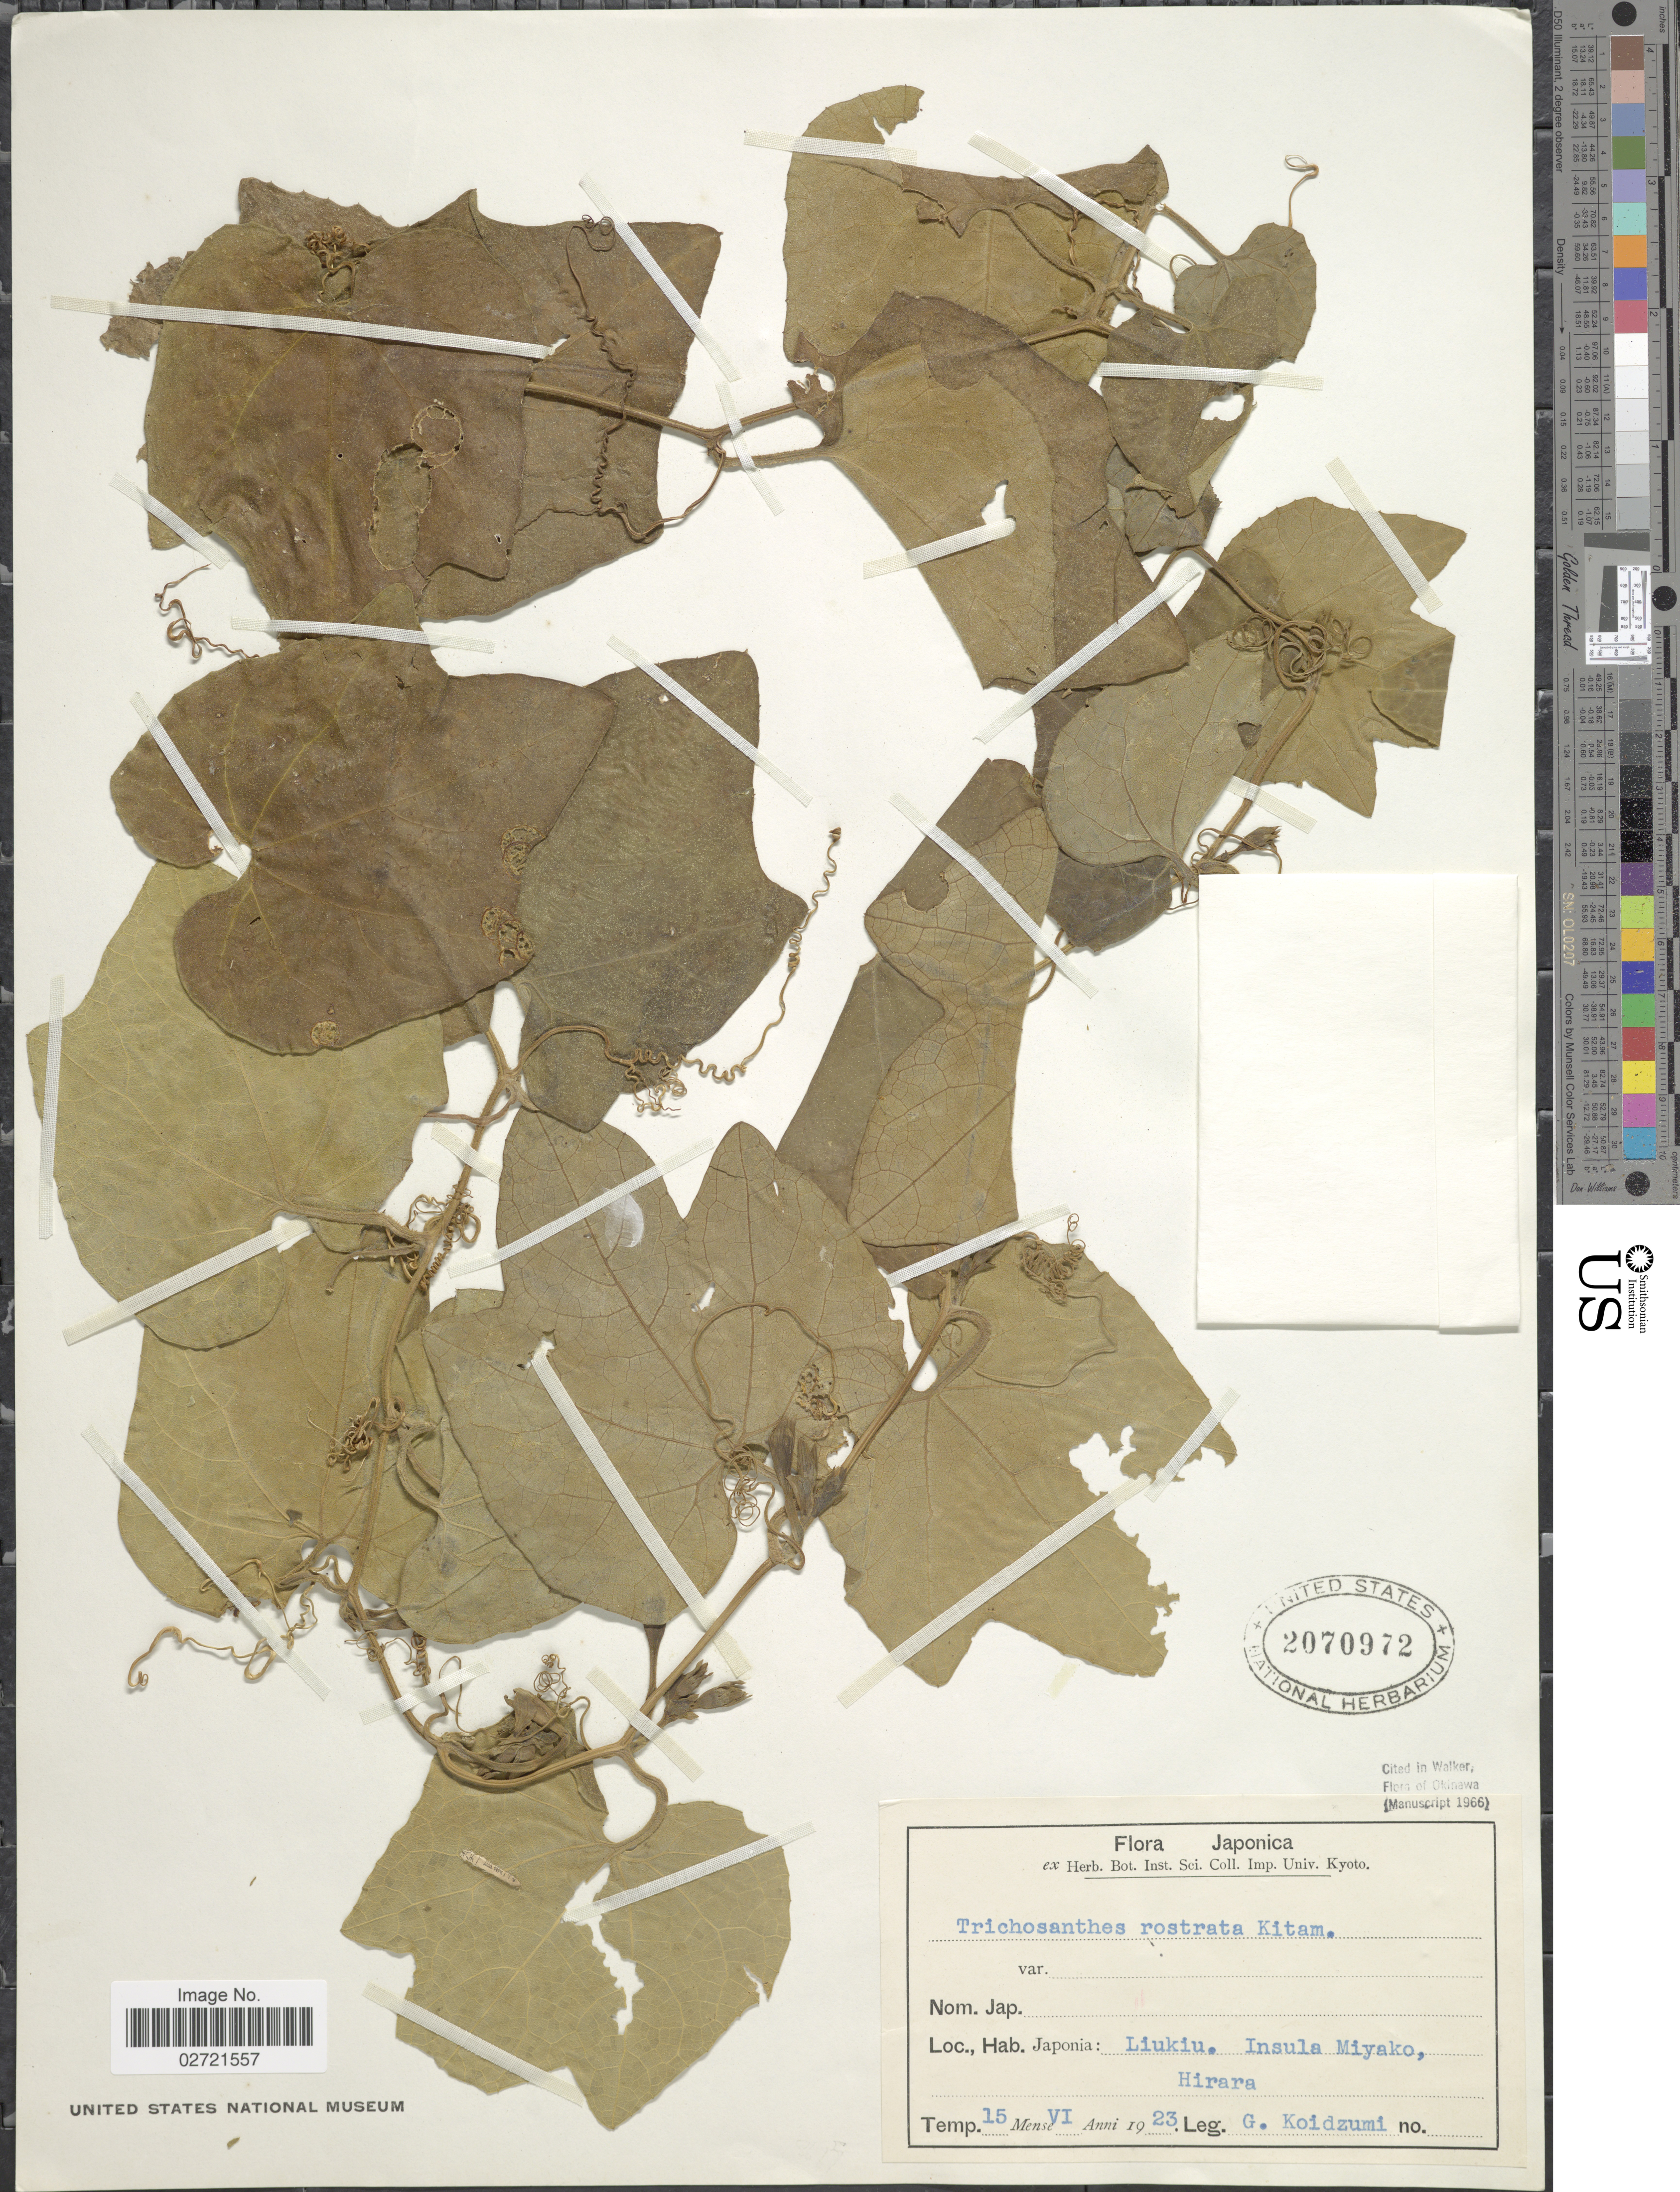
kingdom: Plantae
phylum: Tracheophyta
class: Magnoliopsida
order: Cucurbitales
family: Cucurbitaceae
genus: Trichosanthes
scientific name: Trichosanthes rostrata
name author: Kitamura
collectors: G. Koidzumi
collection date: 1923-06-15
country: Japan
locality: Japonica, Liukiu, Insula Miyako, Hirara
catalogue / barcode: US 2070972